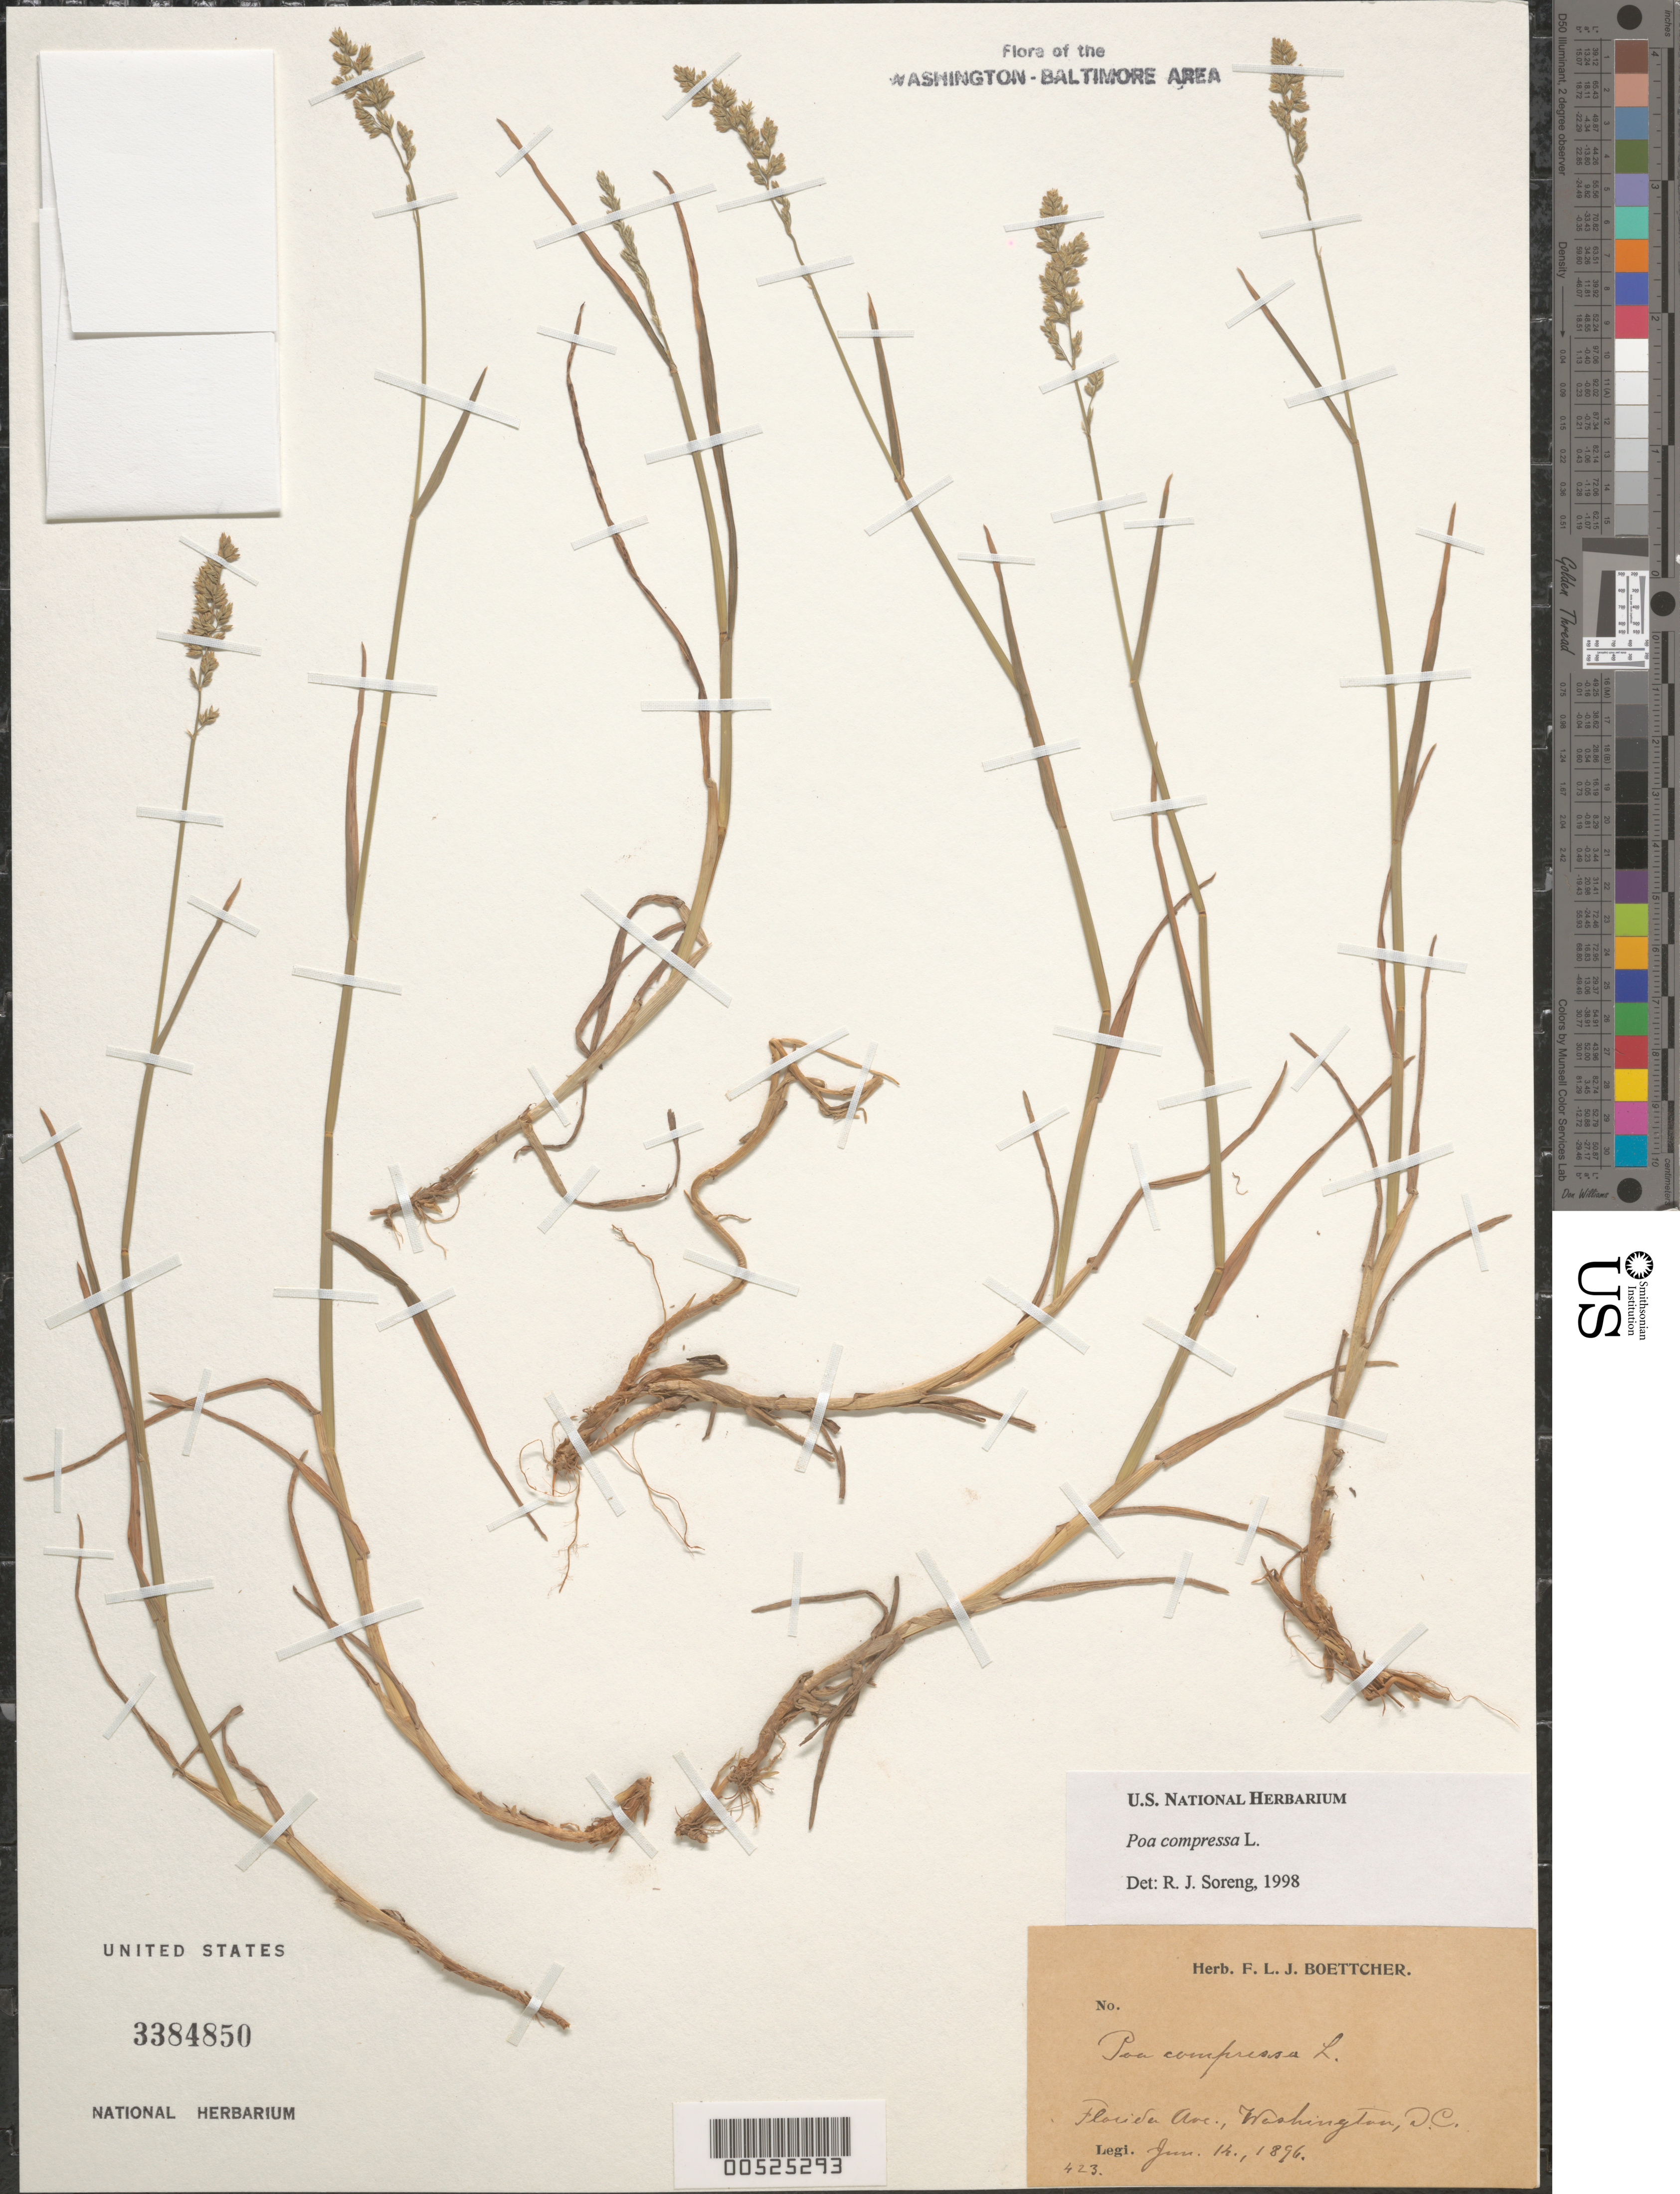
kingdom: Plantae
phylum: Tracheophyta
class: Liliopsida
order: Poales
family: Poaceae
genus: Poa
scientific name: Poa compressa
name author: L.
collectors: F. Boettcher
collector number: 423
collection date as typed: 14 Jun 1896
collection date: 1896-06-14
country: United States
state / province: District of Columbia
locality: Washington, DC, Florida Avenue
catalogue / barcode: US 3384850